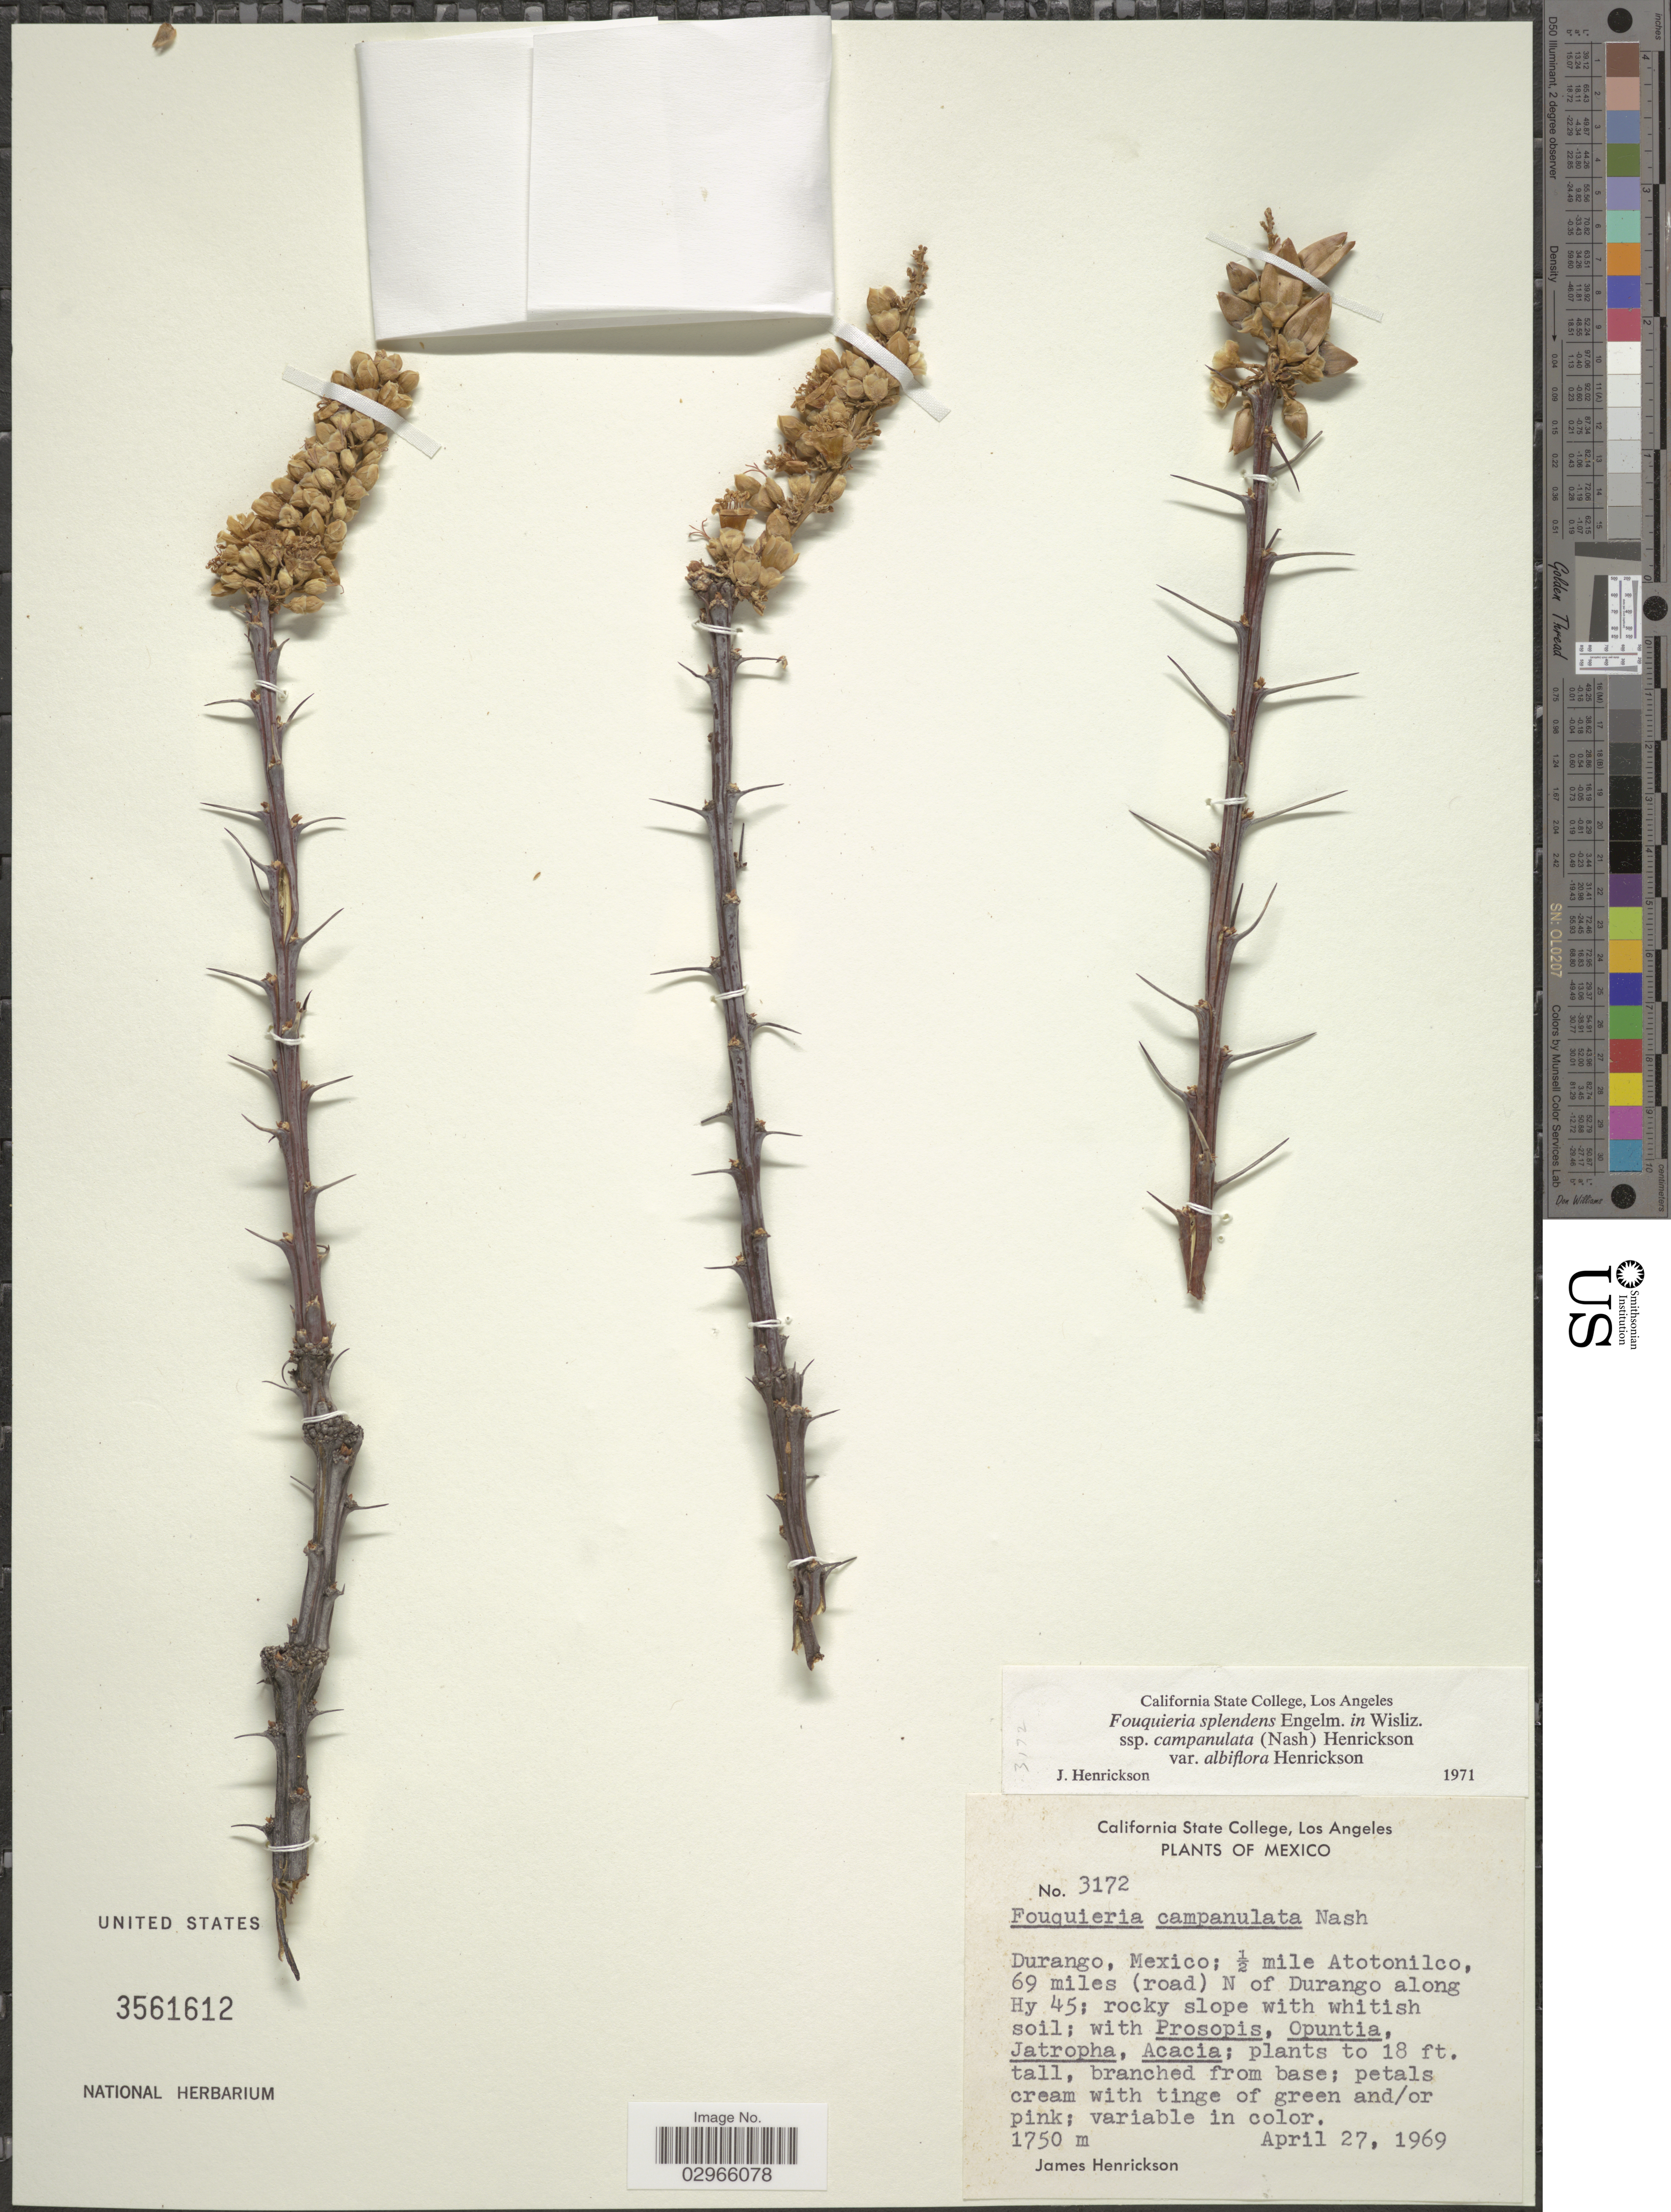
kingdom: Plantae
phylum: Tracheophyta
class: Magnoliopsida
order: Ericales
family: Fouquieriaceae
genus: Fouquieria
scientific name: Fouquieria splendens var. albiflora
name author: Henrickson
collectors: J. Henrickson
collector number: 3172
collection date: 1969-04-27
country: Mexico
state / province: Durango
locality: ½ mile Atotonilco, 69 miles (road) N of Durango along Hy 45.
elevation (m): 1750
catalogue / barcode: US 3561612